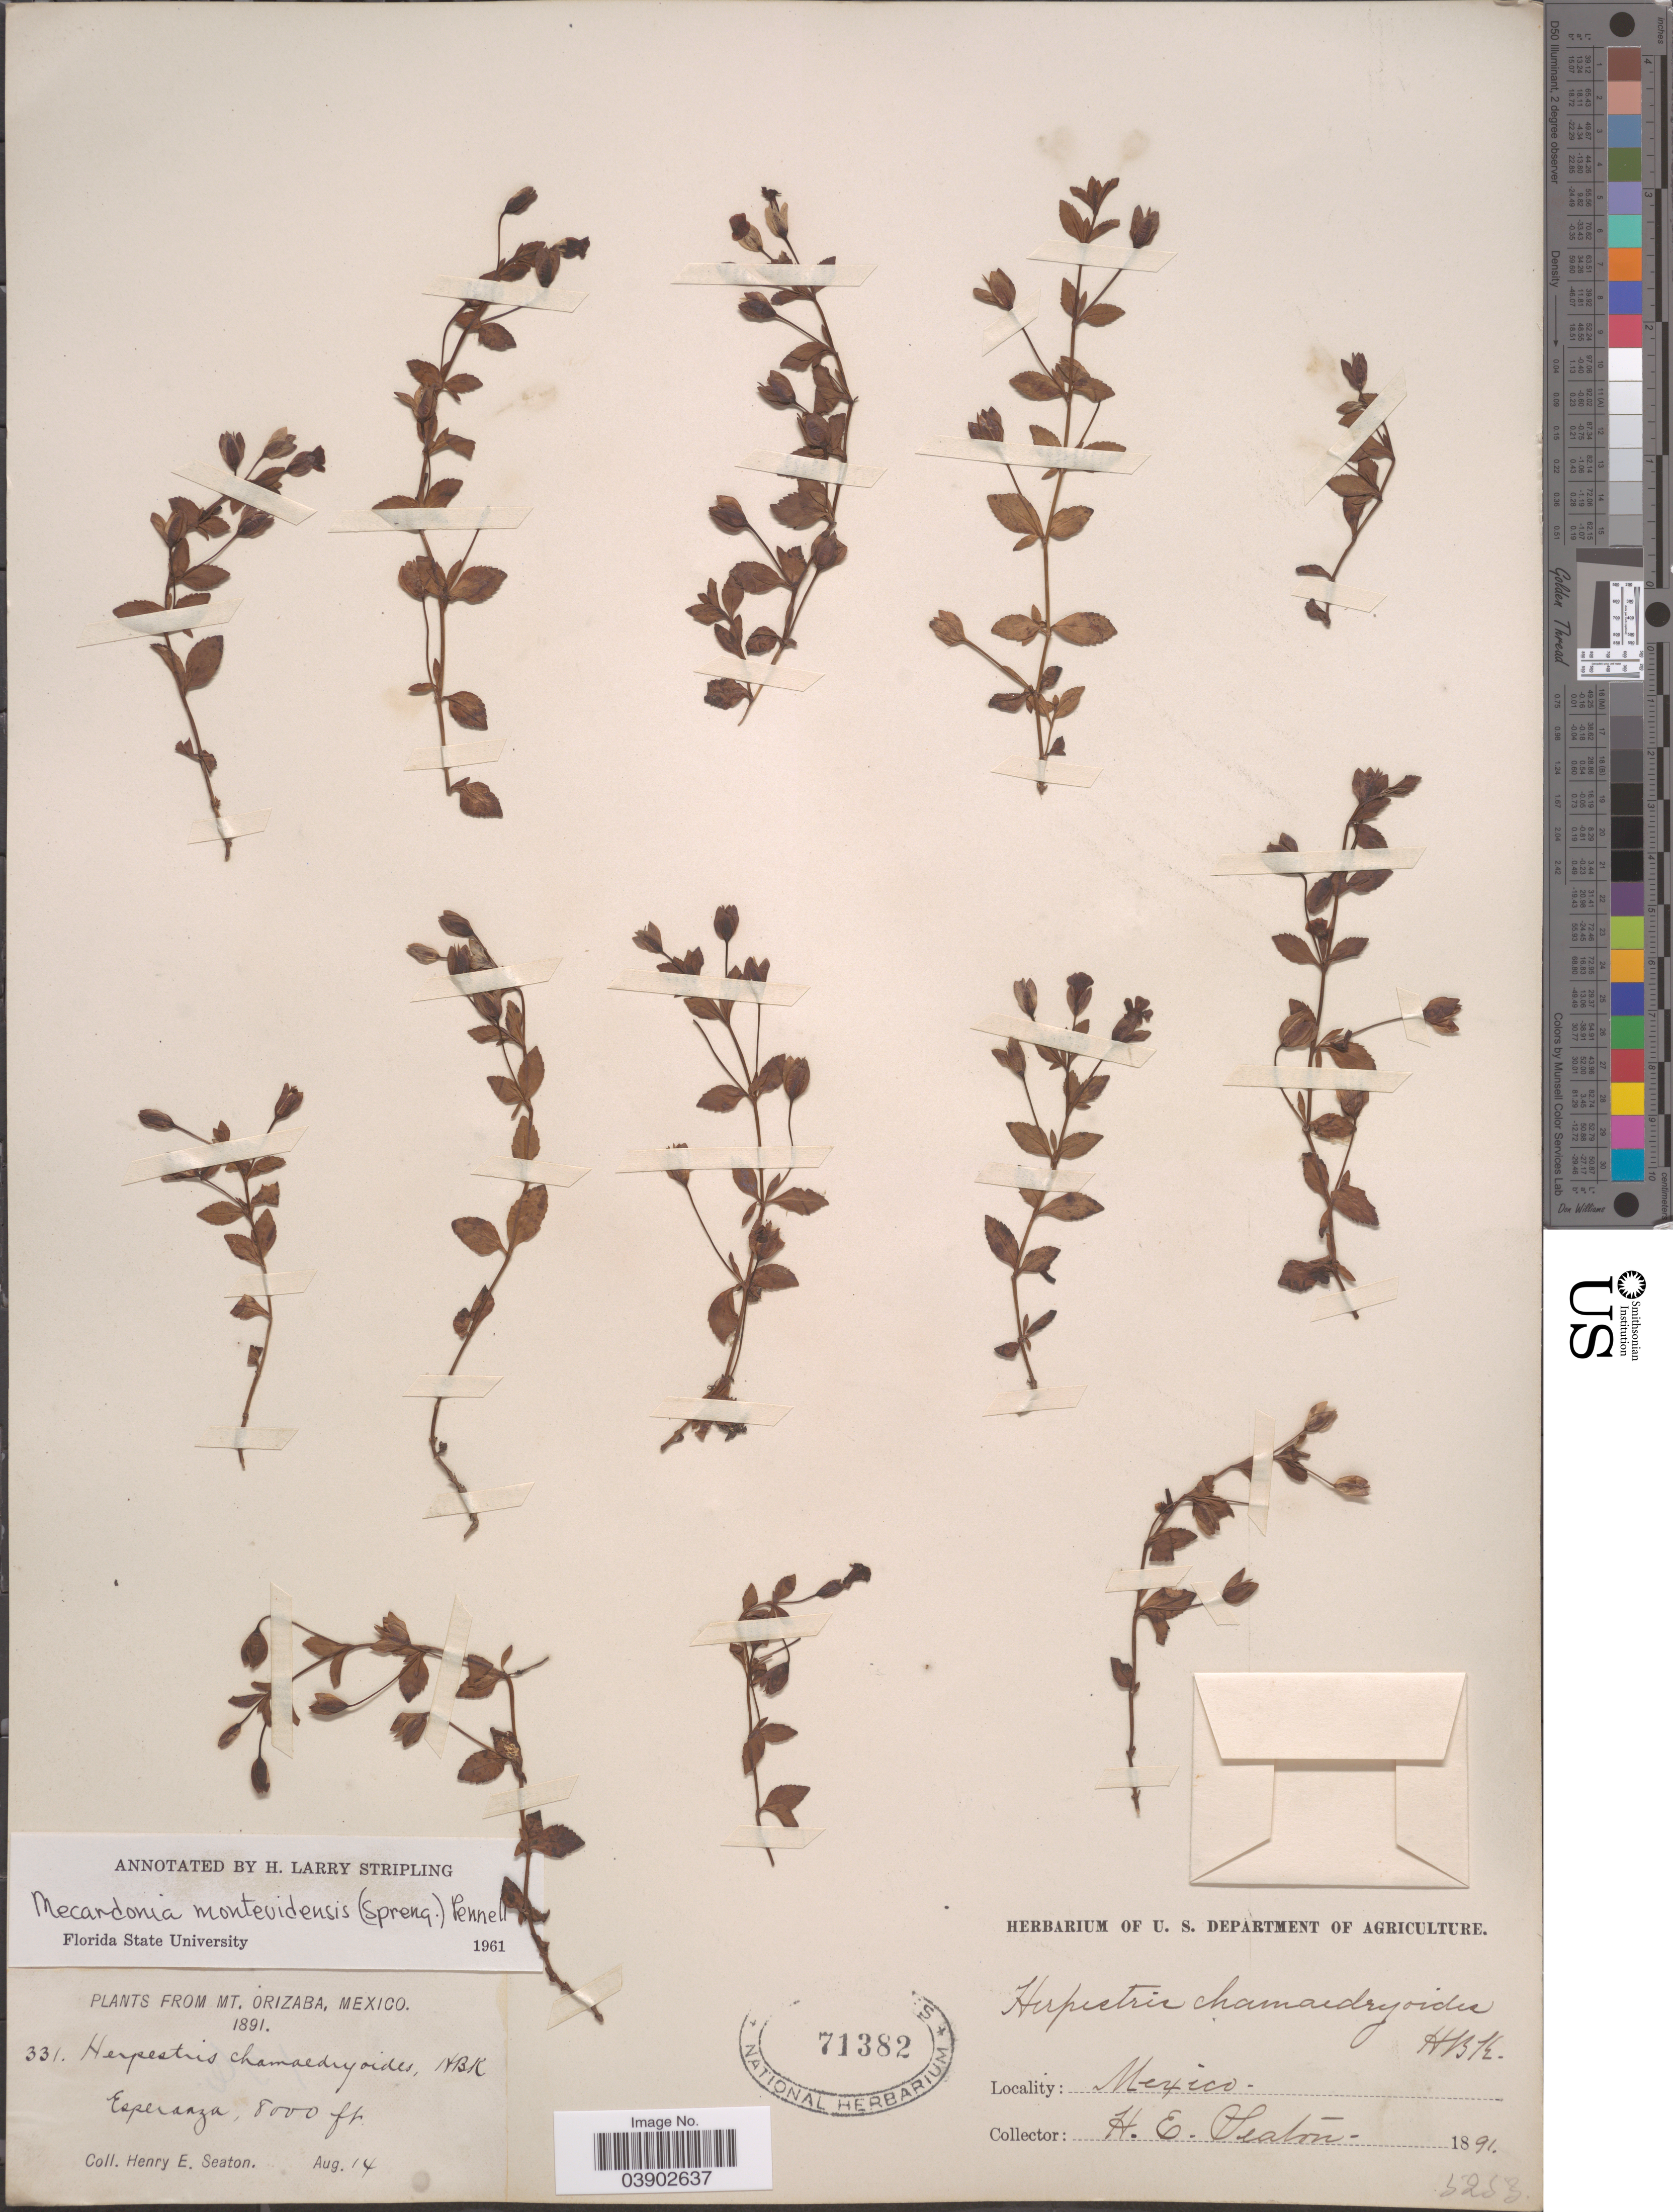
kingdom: Plantae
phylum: Tracheophyta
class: Magnoliopsida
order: Lamiales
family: Plantaginaceae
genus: Mecardonia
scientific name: Mecardonia procumbens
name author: (Mill.) Small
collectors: H. E. Seaton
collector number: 331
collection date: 1891-08-14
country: Mexico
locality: Mt. Orizaba. Esperanza.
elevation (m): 2438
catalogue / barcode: US 71382